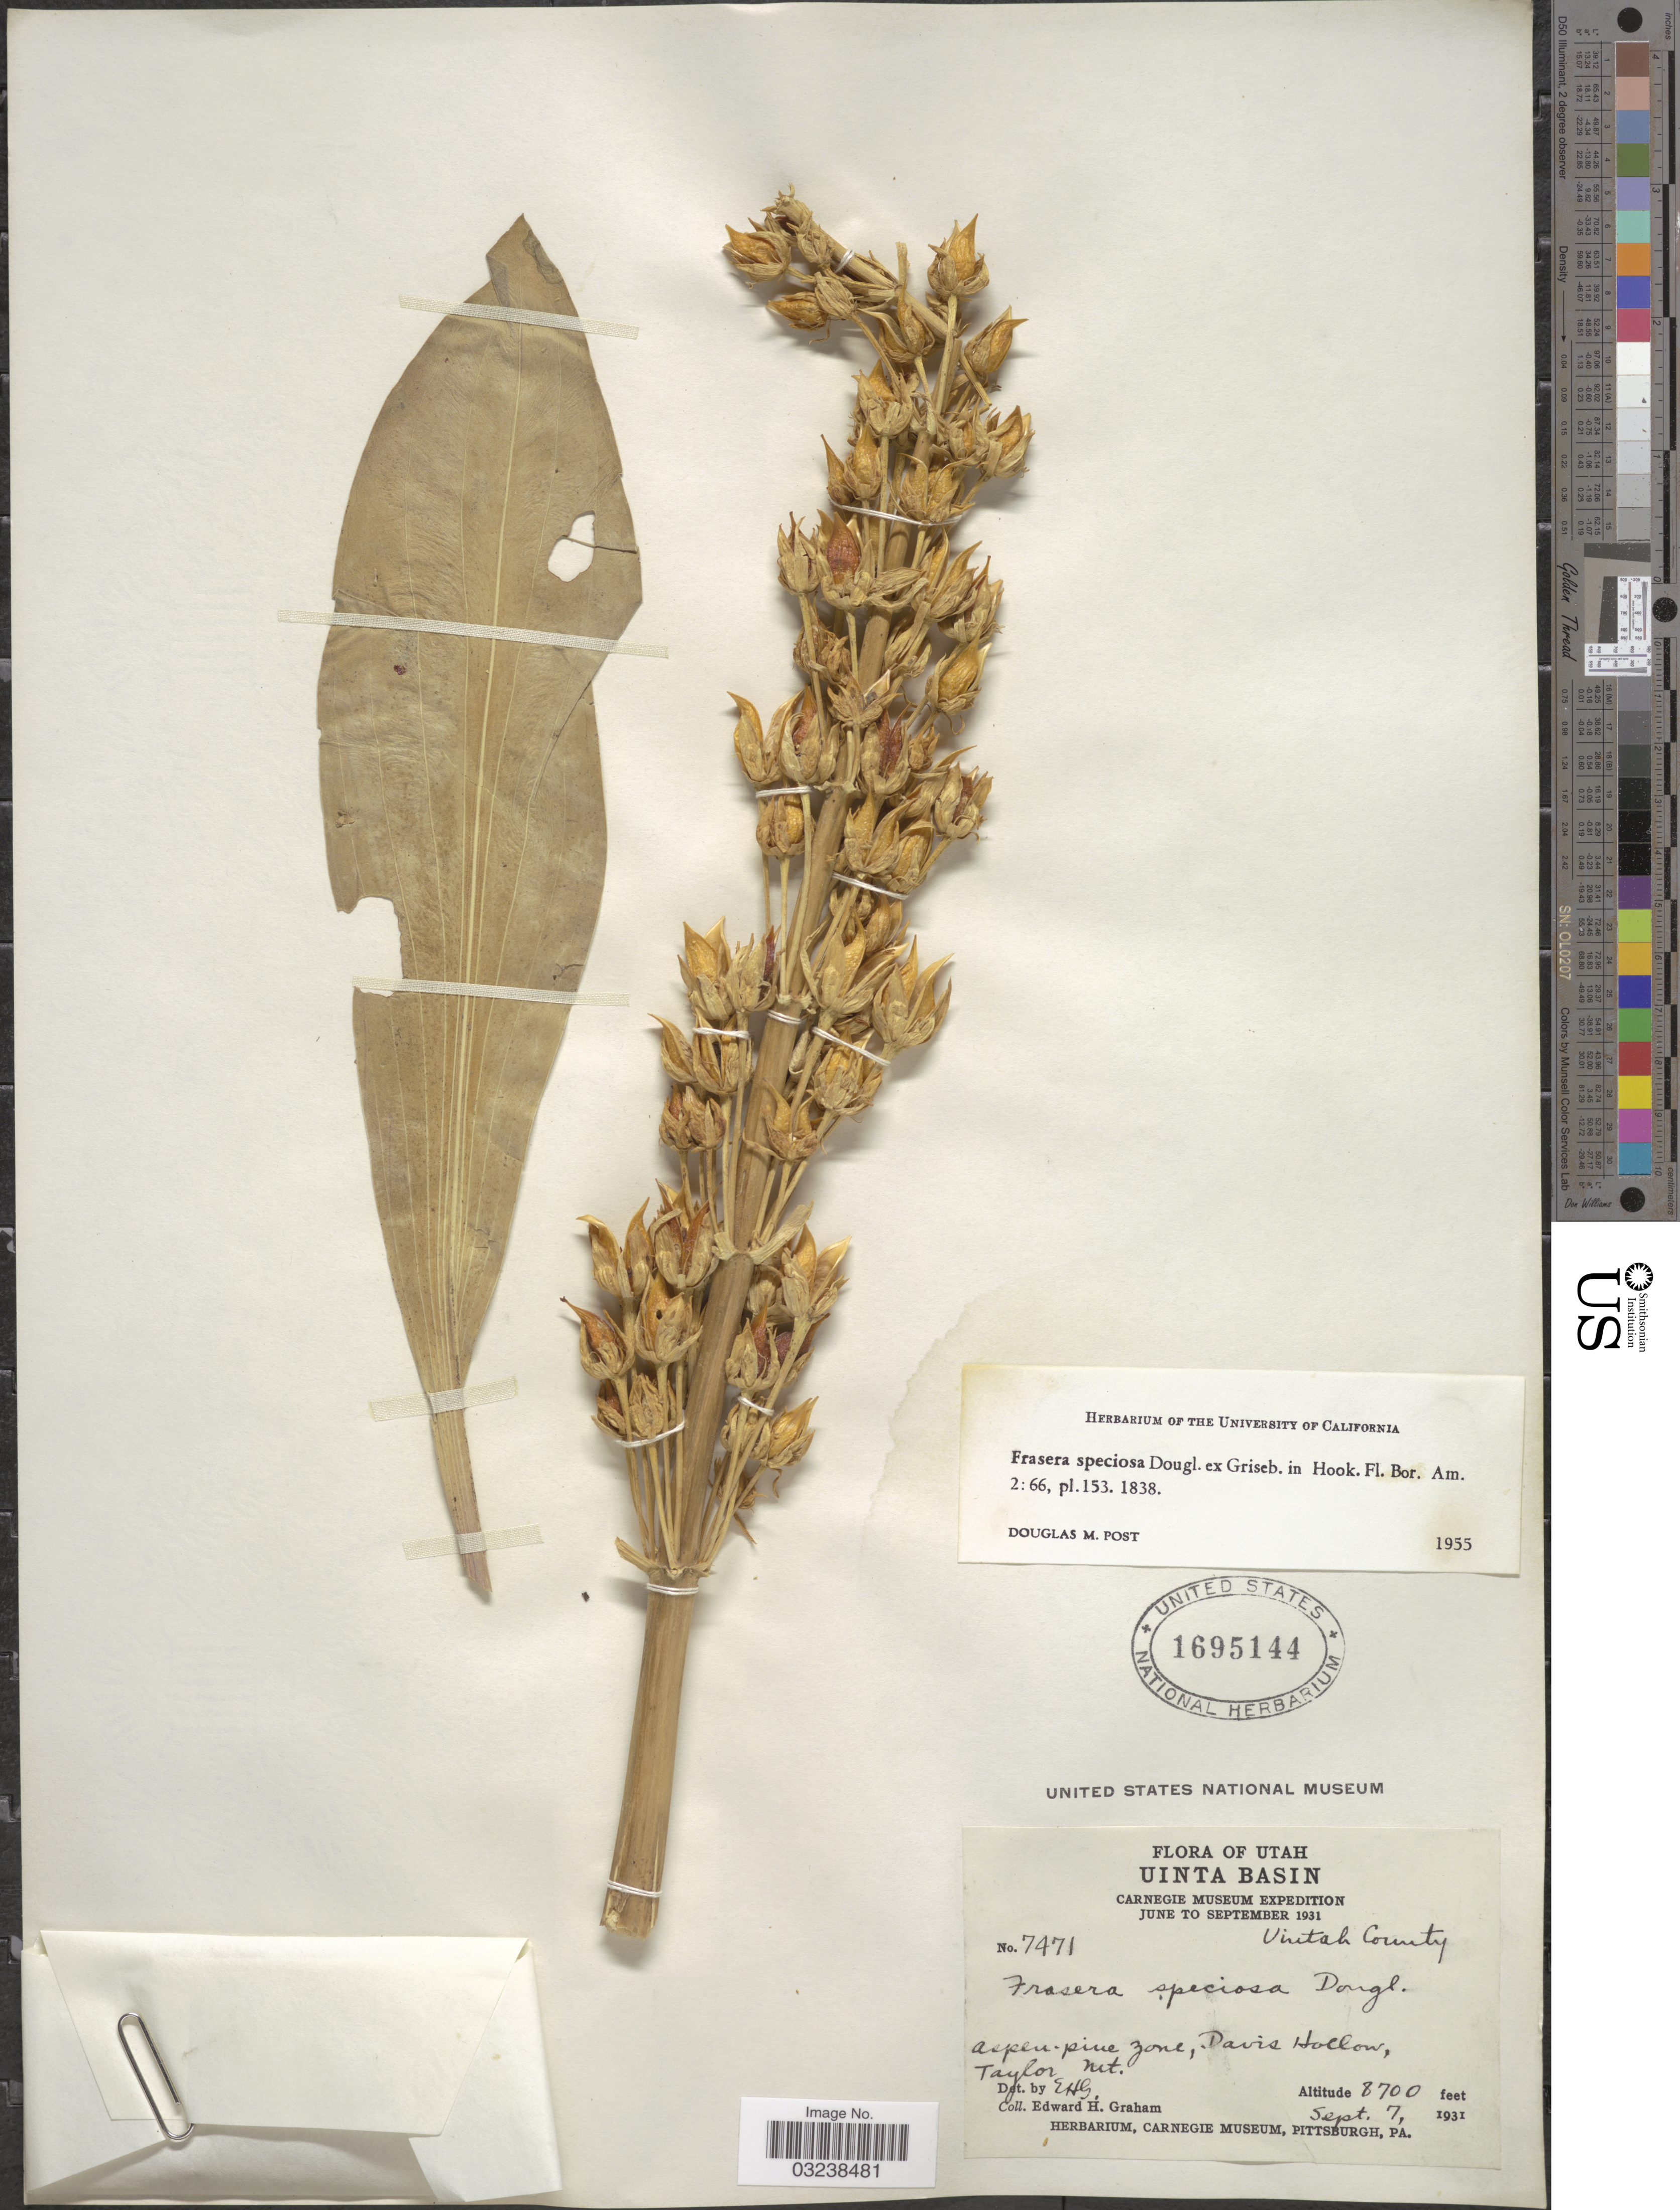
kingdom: Plantae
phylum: Tracheophyta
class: Magnoliopsida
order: Gentianales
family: Gentianaceae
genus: Swertia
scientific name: Swertia radiata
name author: (Kellogg) Kuntze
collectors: E. H. Graham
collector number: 7471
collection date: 1931-09-07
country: United States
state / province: Utah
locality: Uintah County. Aspen-pine zone, Davis Hollow, Taylor Mt.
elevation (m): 2652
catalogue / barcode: US 1695144